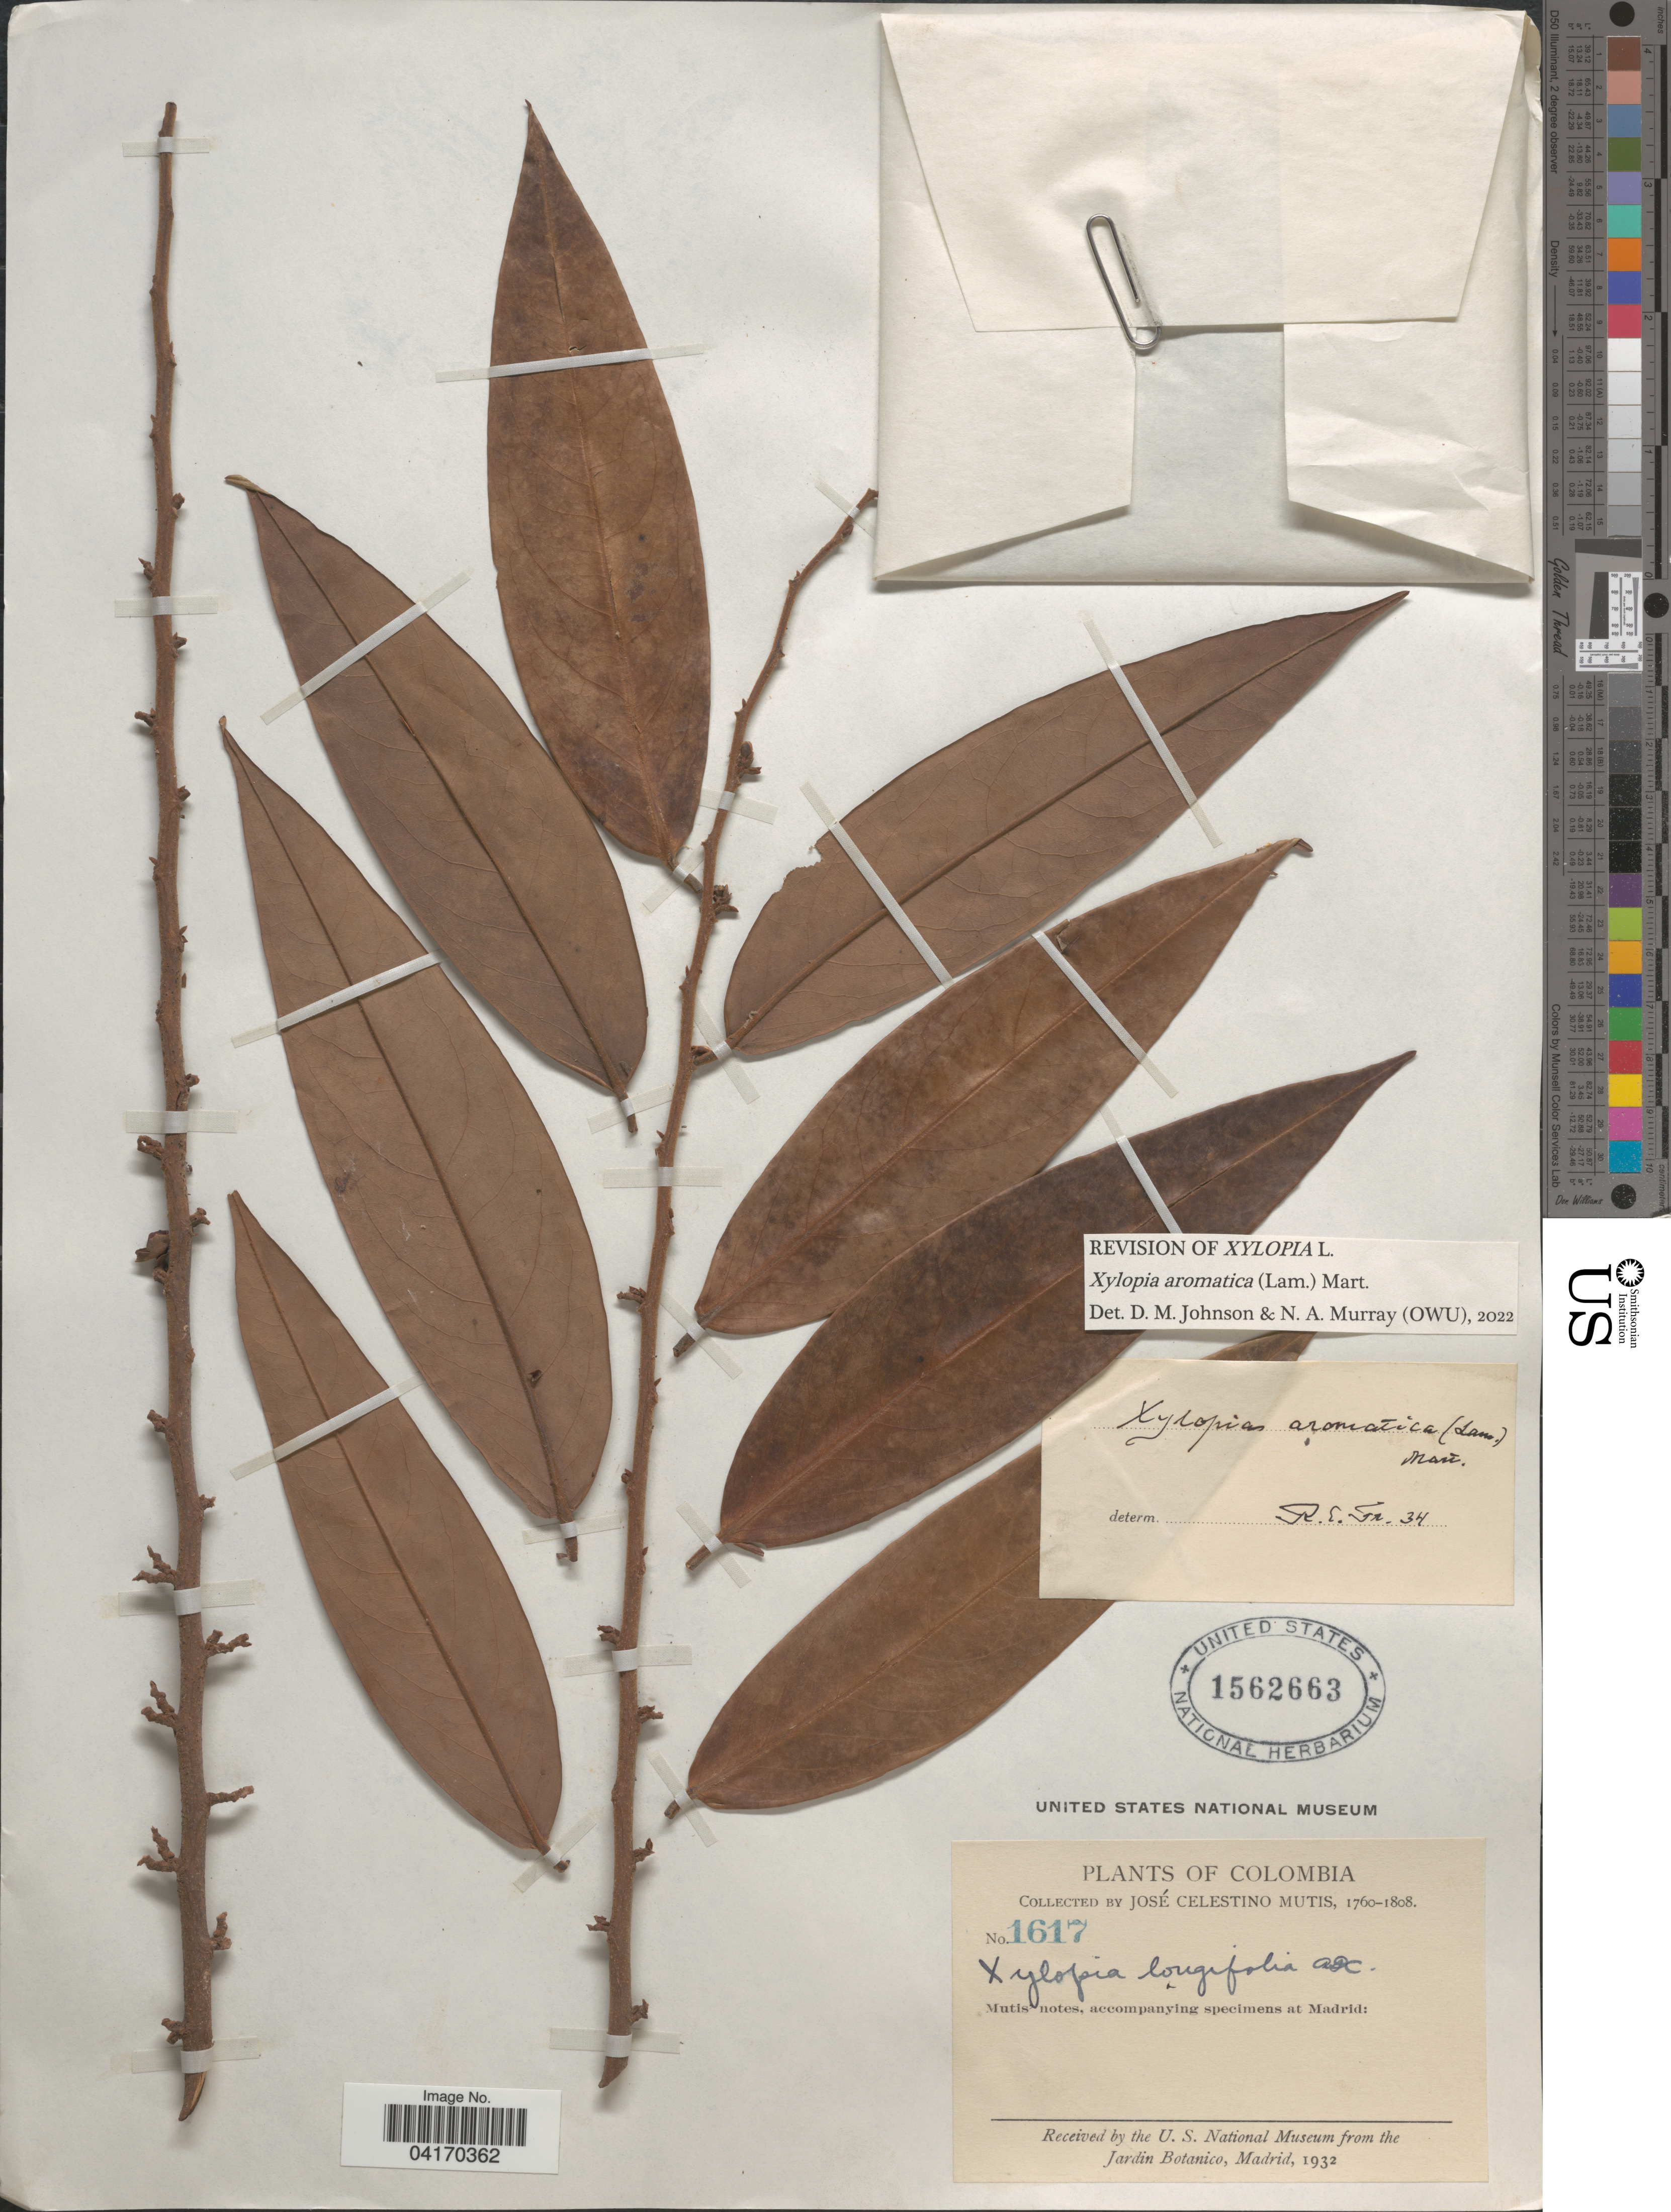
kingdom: Plantae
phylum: Tracheophyta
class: Magnoliopsida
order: Magnoliales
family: Annonaceae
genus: Xylopia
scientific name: Xylopia aromatica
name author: (Lam.) Mart.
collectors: J. C. B. Mutis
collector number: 1617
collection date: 1760/1808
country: Colombia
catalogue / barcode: US 1562663